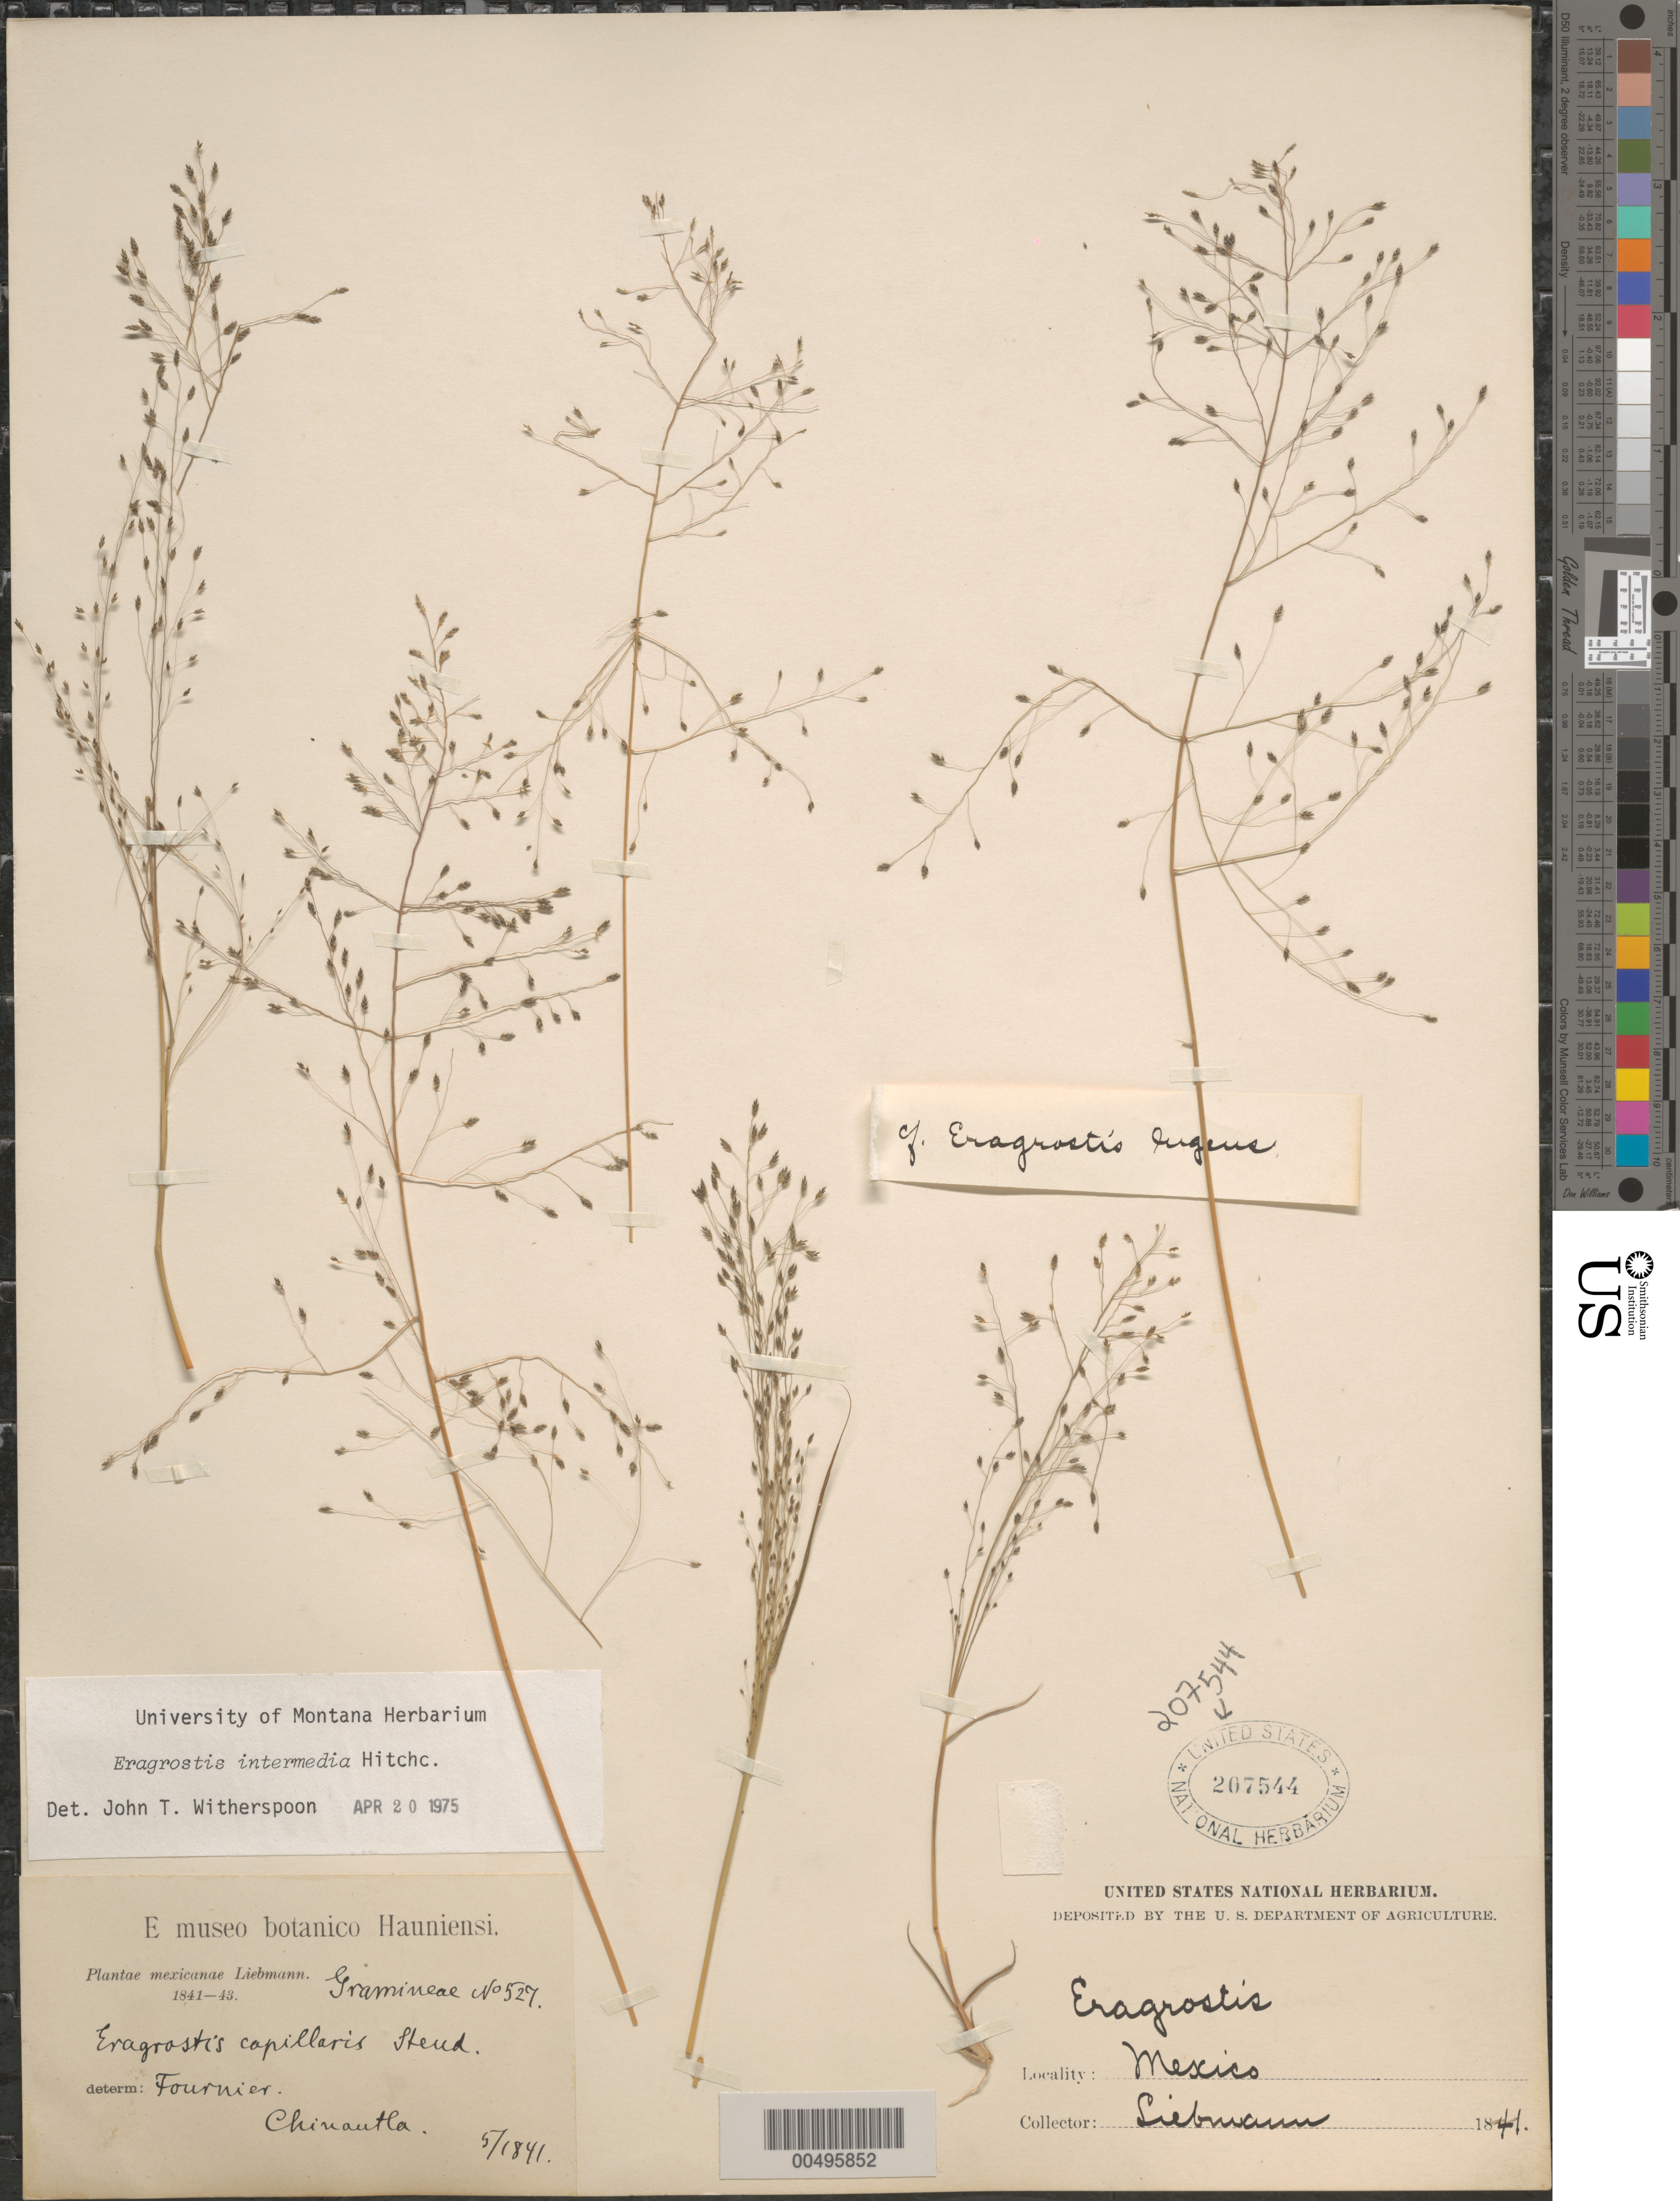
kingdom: Plantae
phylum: Tracheophyta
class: Liliopsida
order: Poales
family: Poaceae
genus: Eragrostis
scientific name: Eragrostis intermedia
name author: Hitchc.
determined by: Witherspoon, John T.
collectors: F. M. Liebmann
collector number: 527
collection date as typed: May 1841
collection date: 1841-05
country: Mexico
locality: Chinantla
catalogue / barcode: US 207544